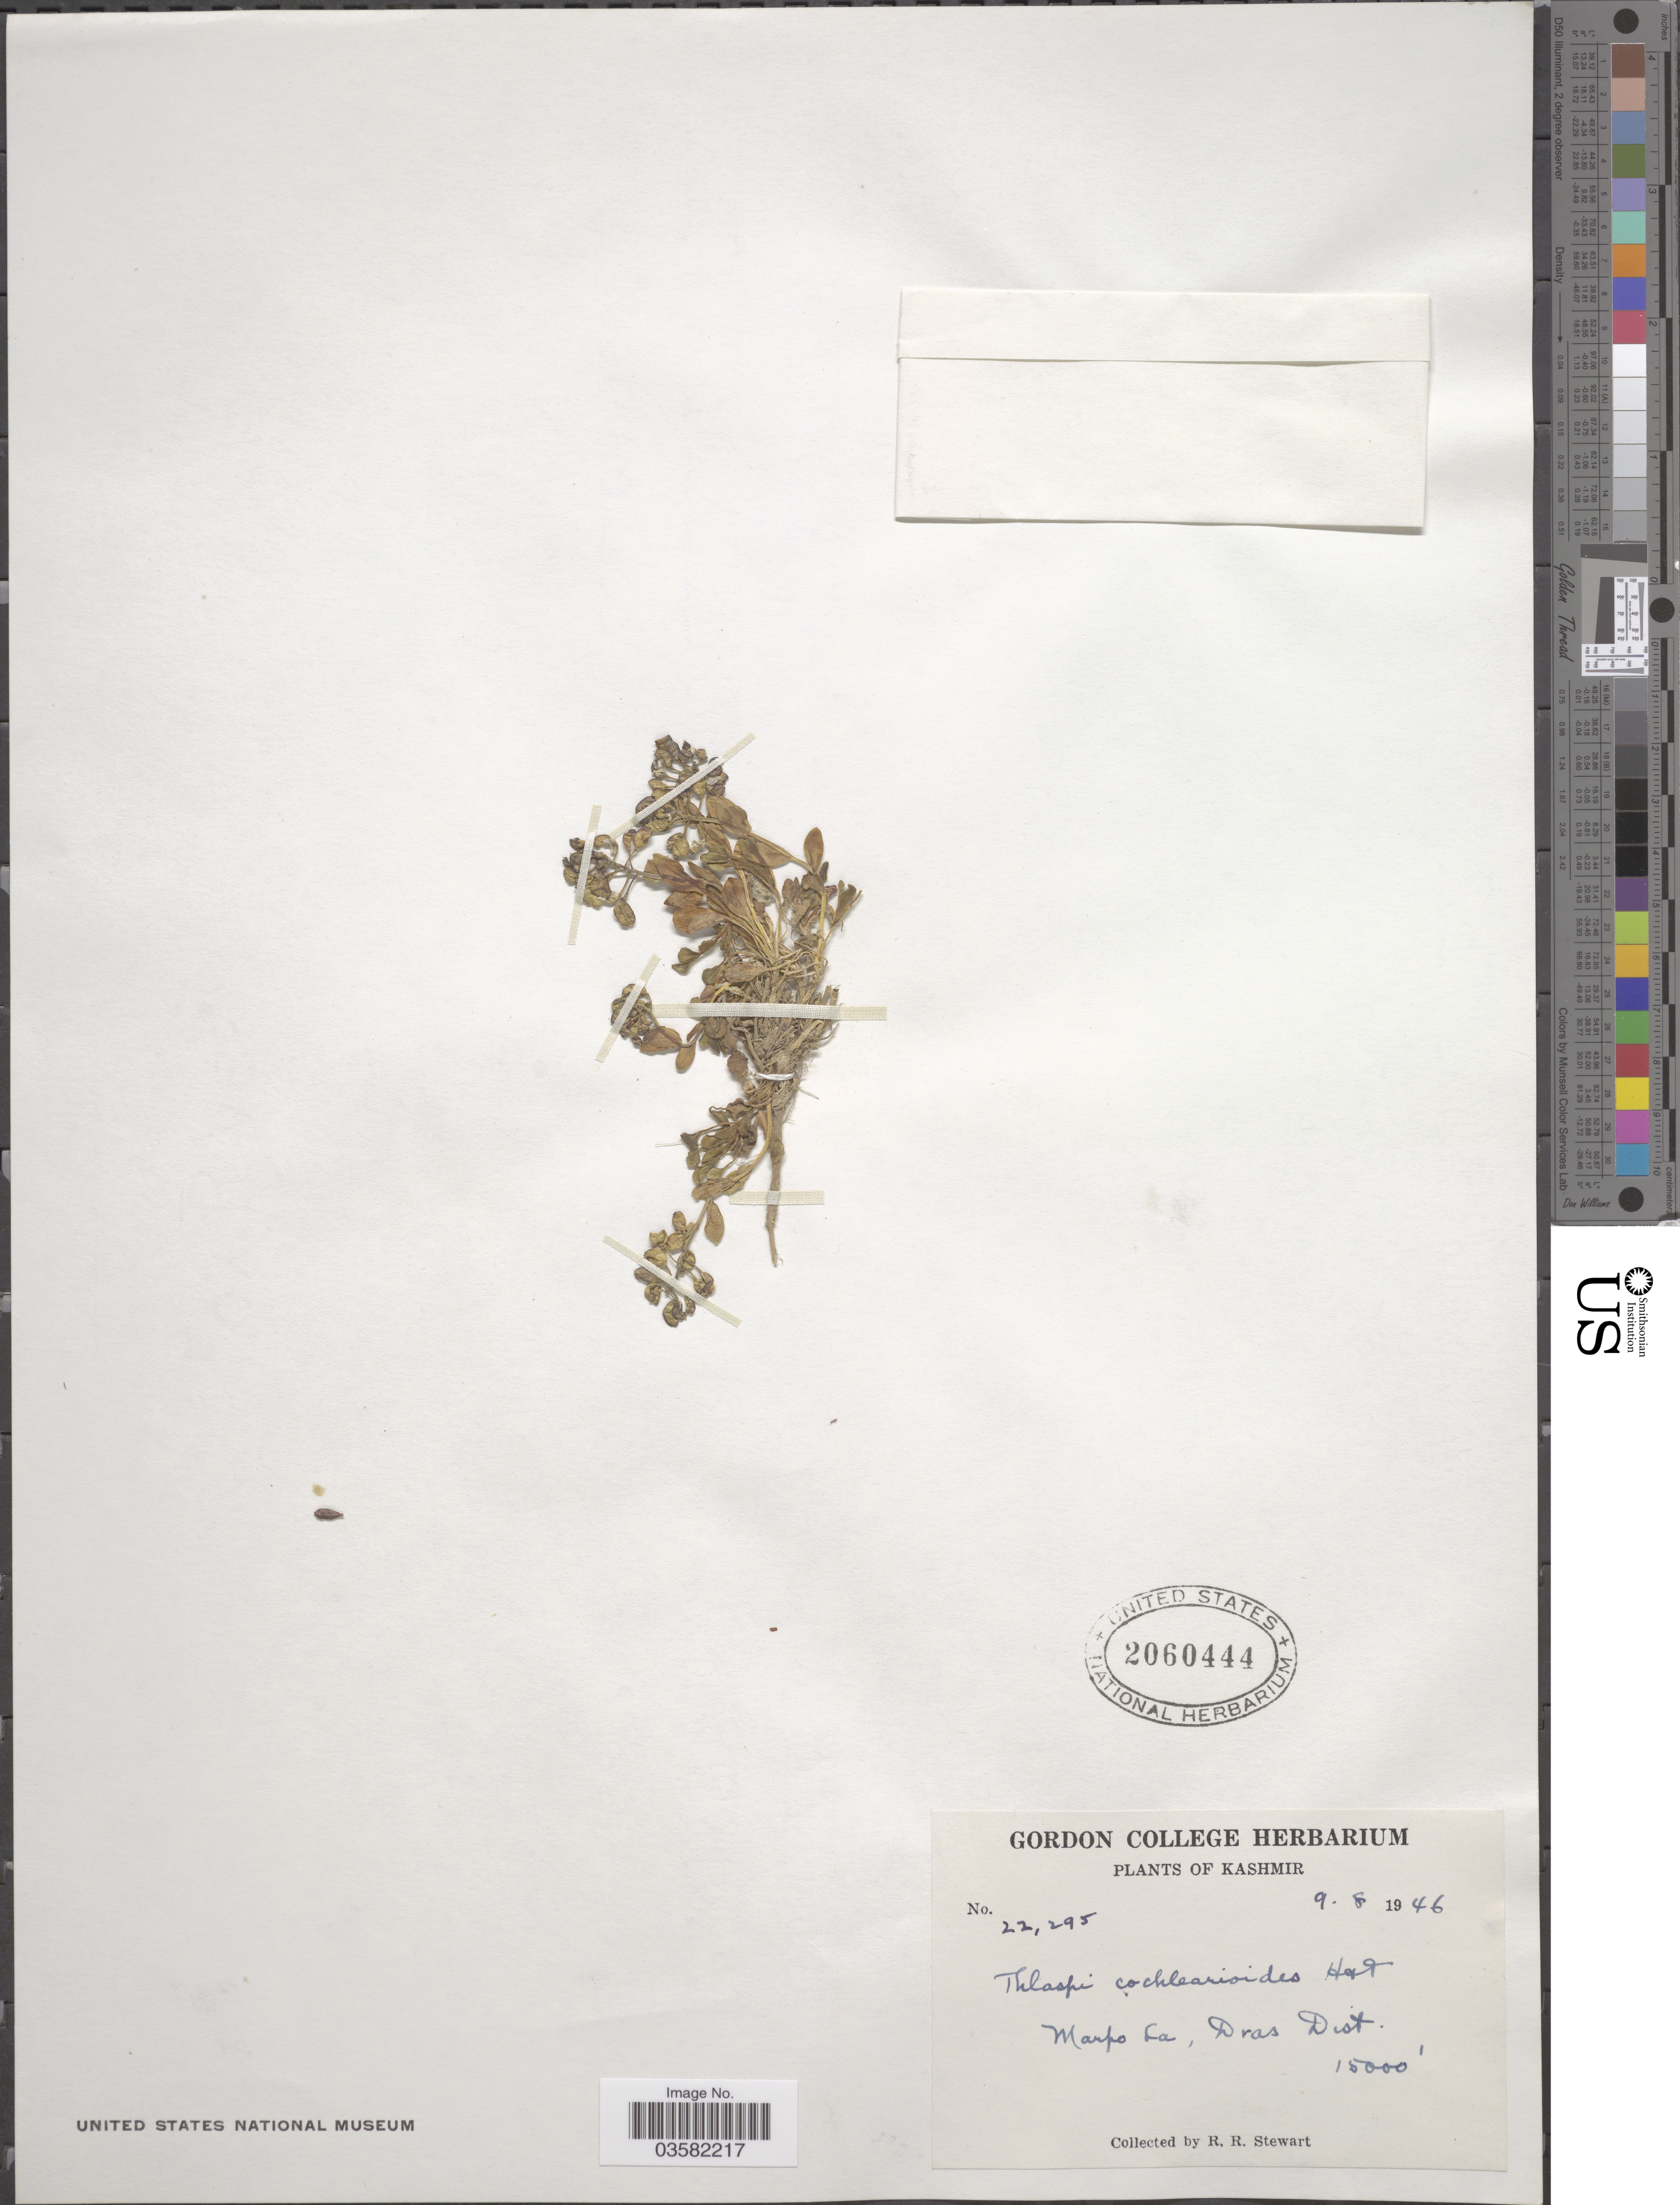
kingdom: Plantae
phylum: Tracheophyta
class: Magnoliopsida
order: Brassicales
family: Brassicaceae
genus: Thlaspi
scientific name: Thlaspi cochlearioides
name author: Hook. f. & Thomson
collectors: R. Stewart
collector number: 22295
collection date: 1946-08-09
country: India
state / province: Jammu and Kashmir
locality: Kashmir. Marpo La, Dras Dist.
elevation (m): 4572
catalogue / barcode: US 2060444